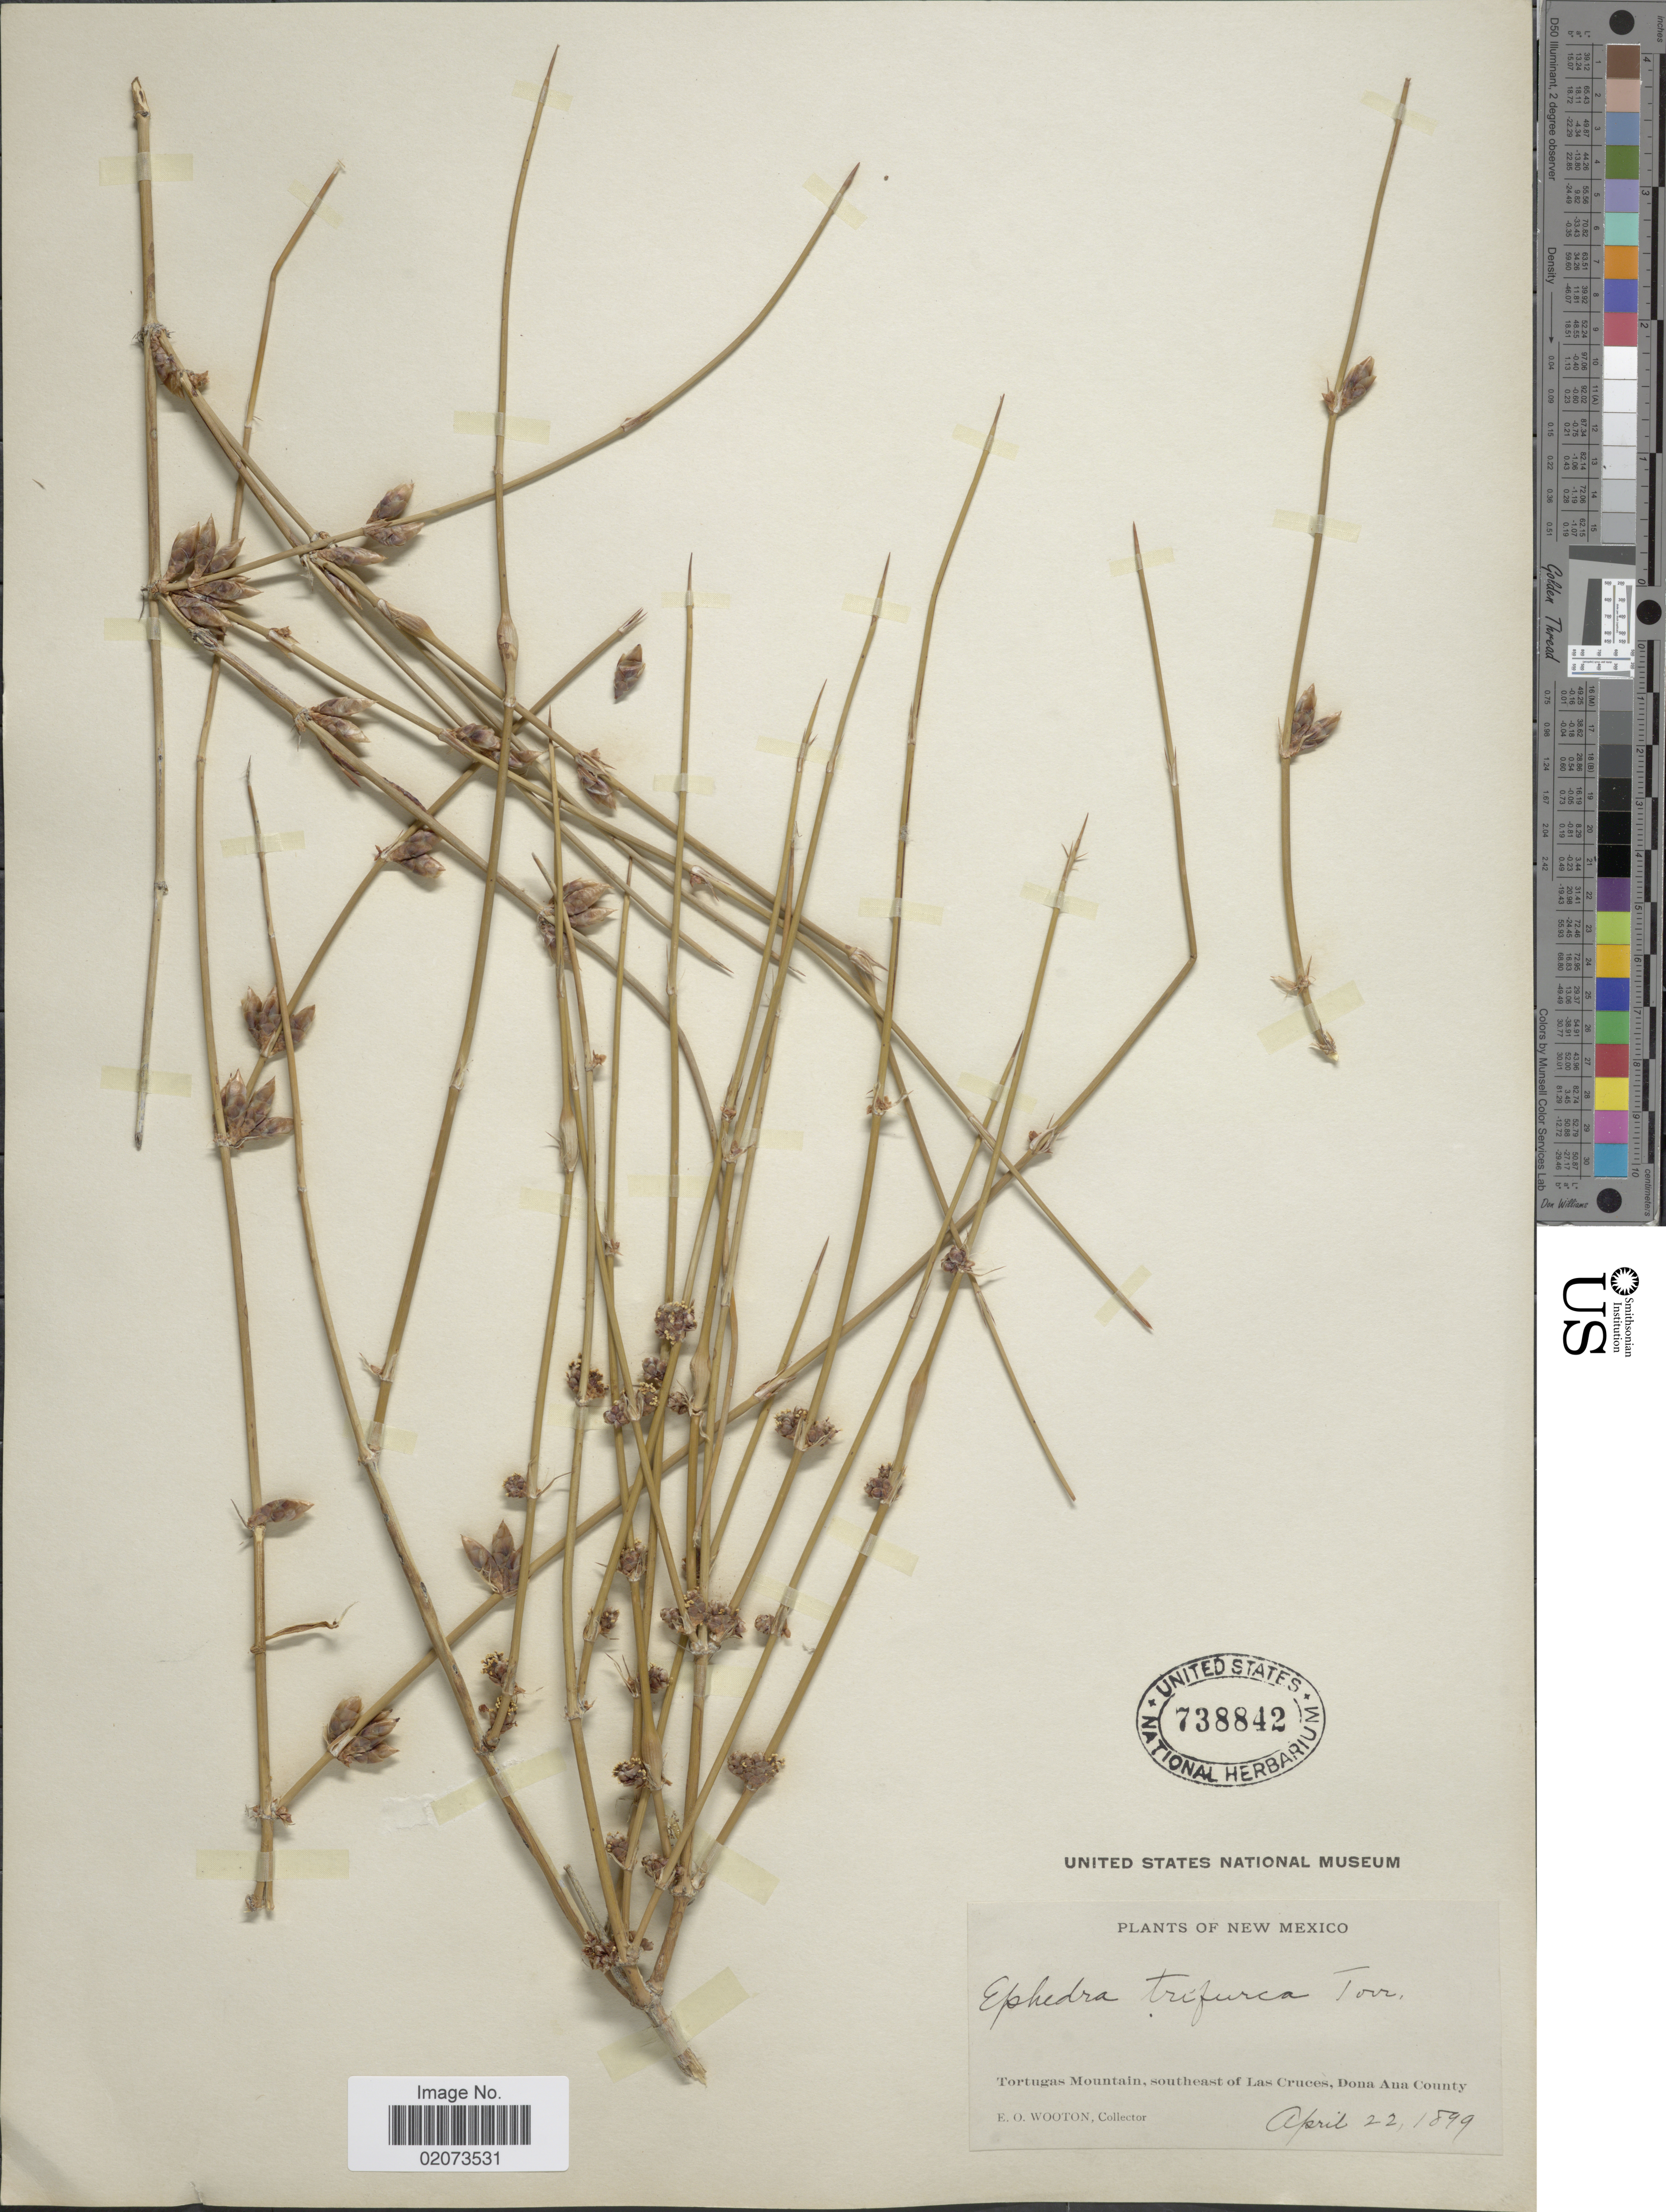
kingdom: Plantae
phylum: Tracheophyta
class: Gnetopsida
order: Ephedrales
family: Ephedraceae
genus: Ephedra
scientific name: Ephedra trifurca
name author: Torr. ex S. Watson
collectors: E. O. Wooton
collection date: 1899-04-22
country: United States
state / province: New Mexico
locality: Tortugas Mountains, southeast of Las Cruces, Dona Ana County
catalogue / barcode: US 738842